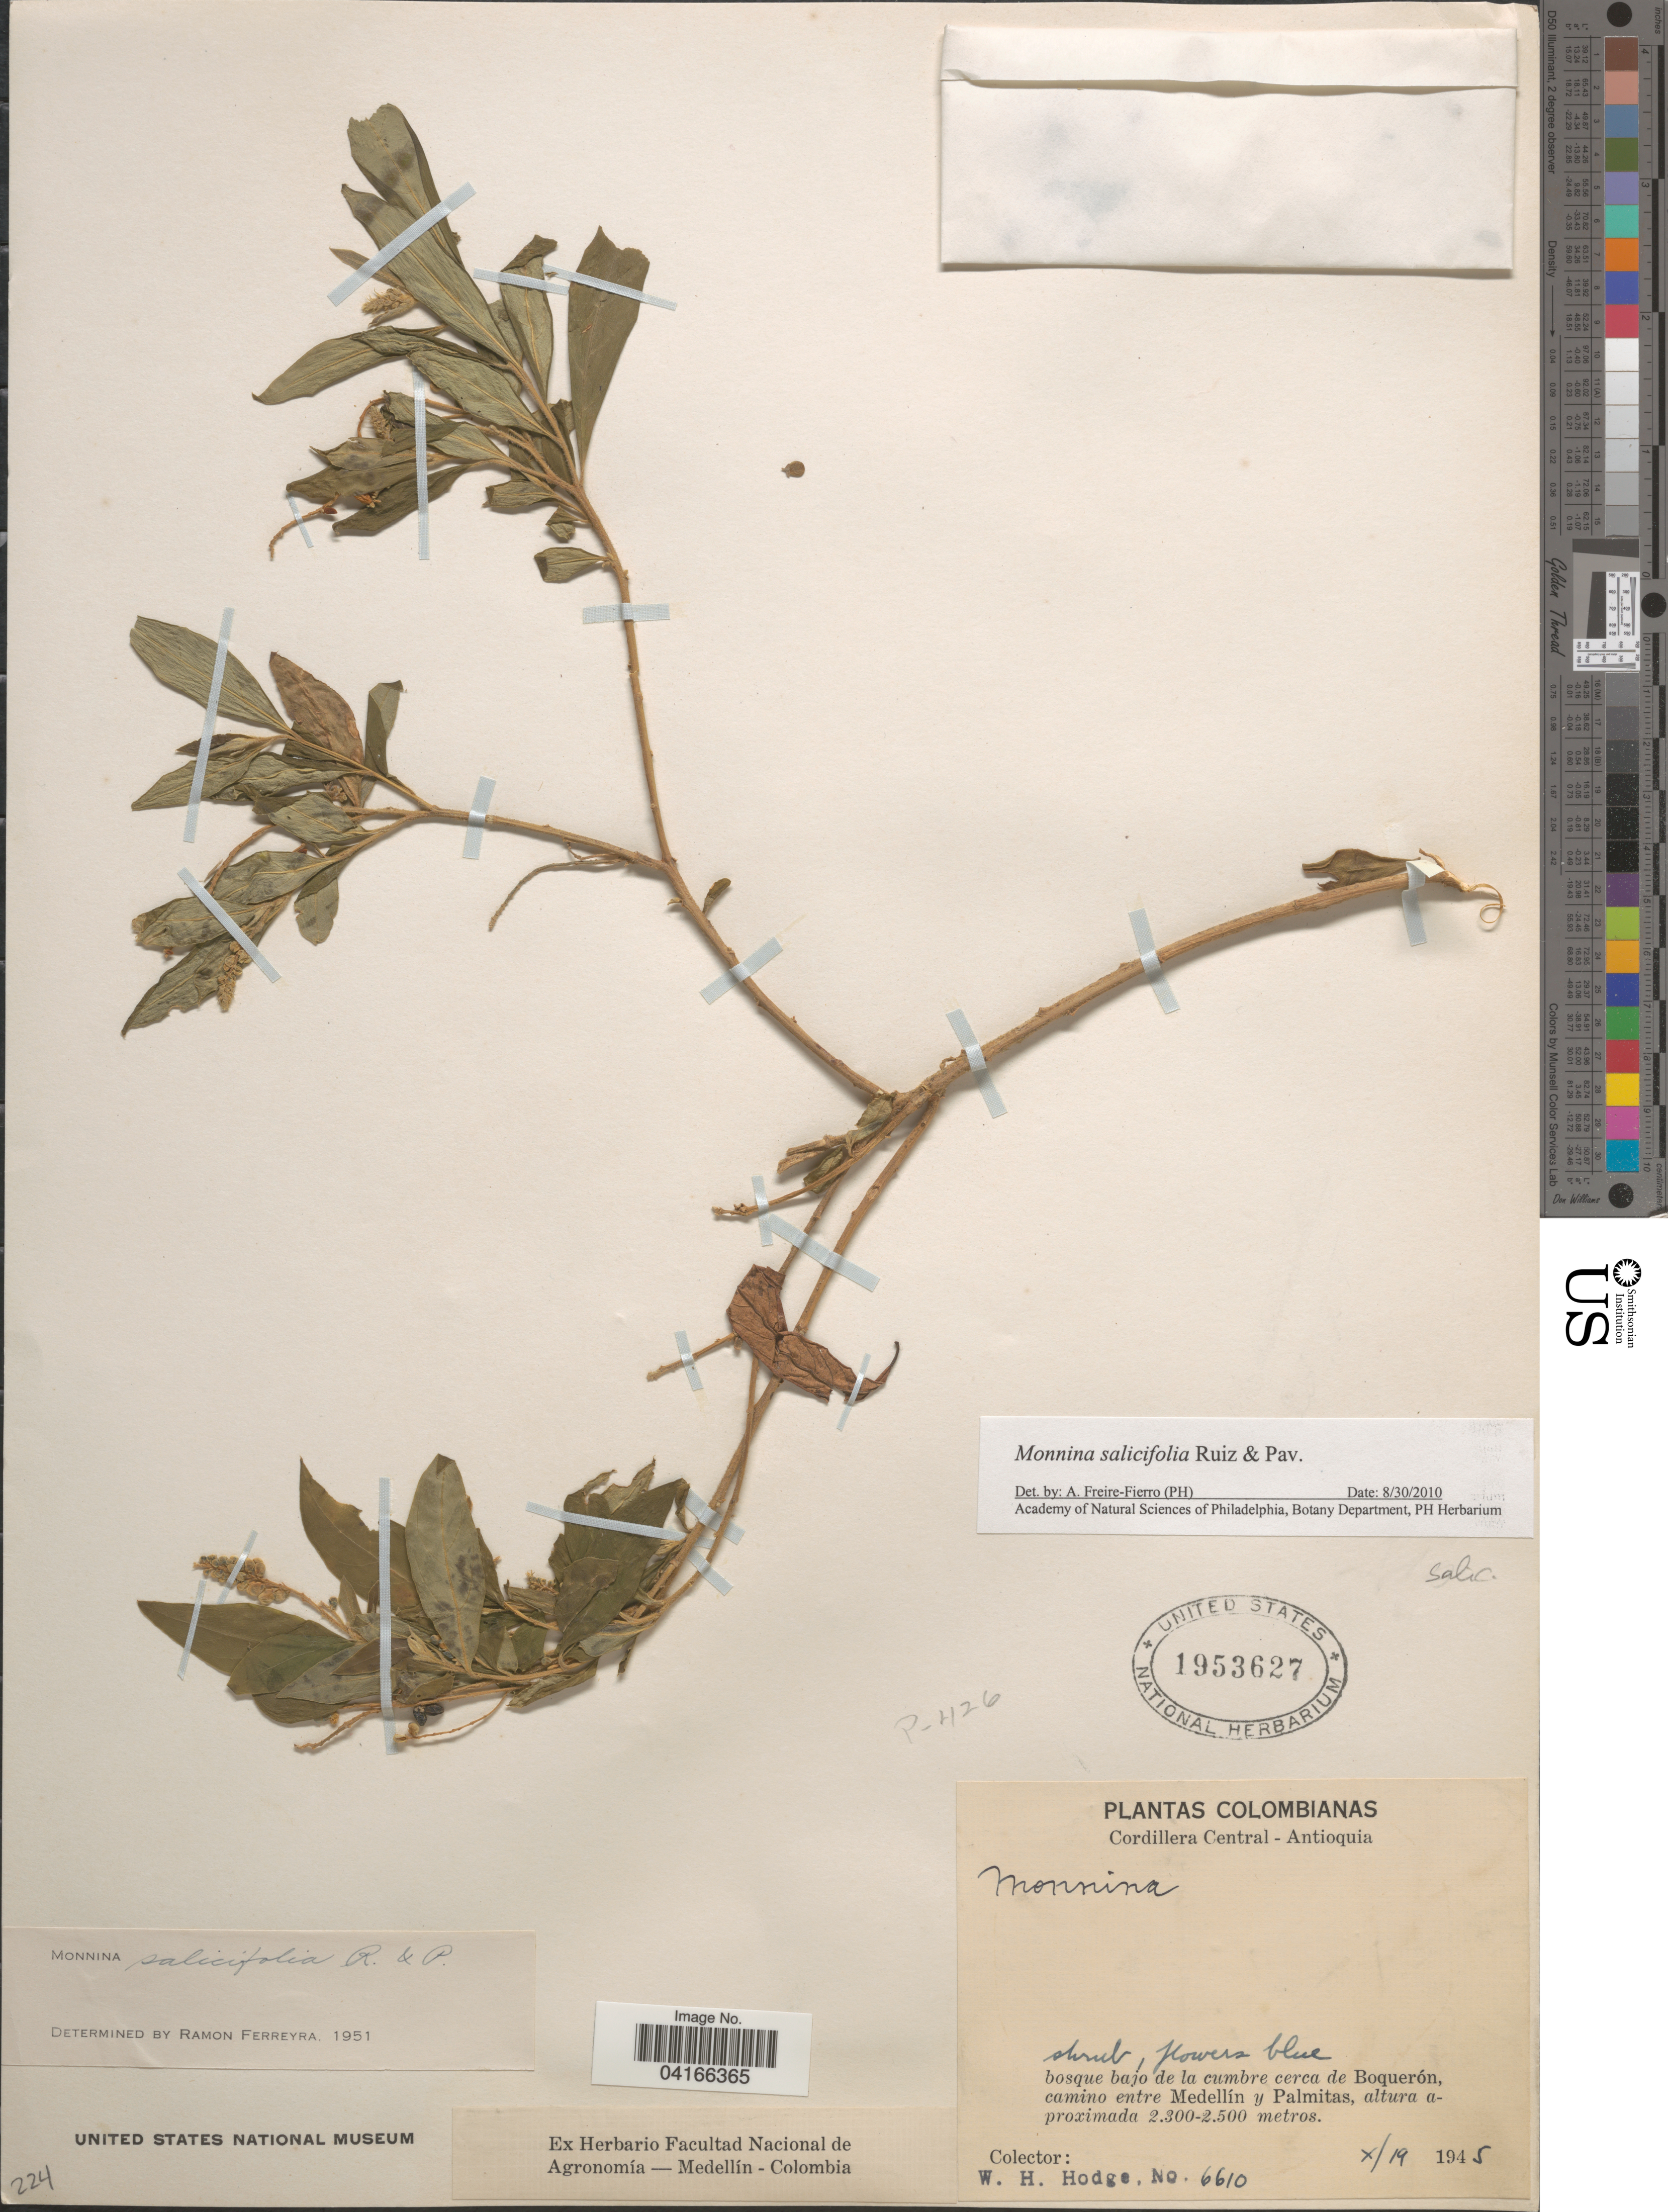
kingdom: Plantae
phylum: Tracheophyta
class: Magnoliopsida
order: Fabales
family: Polygalaceae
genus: Monnina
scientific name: Monnina salicifolia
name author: Ruiz & Pav.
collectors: W. Hodge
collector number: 6610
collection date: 1945-10-19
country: Colombia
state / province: Antioquia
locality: Colombianas. Cordillera Central. Bosque bajo de la cumbre cerca de Boquerón, camino entre Medellín y Palmitas.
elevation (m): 2300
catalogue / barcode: US 1953627